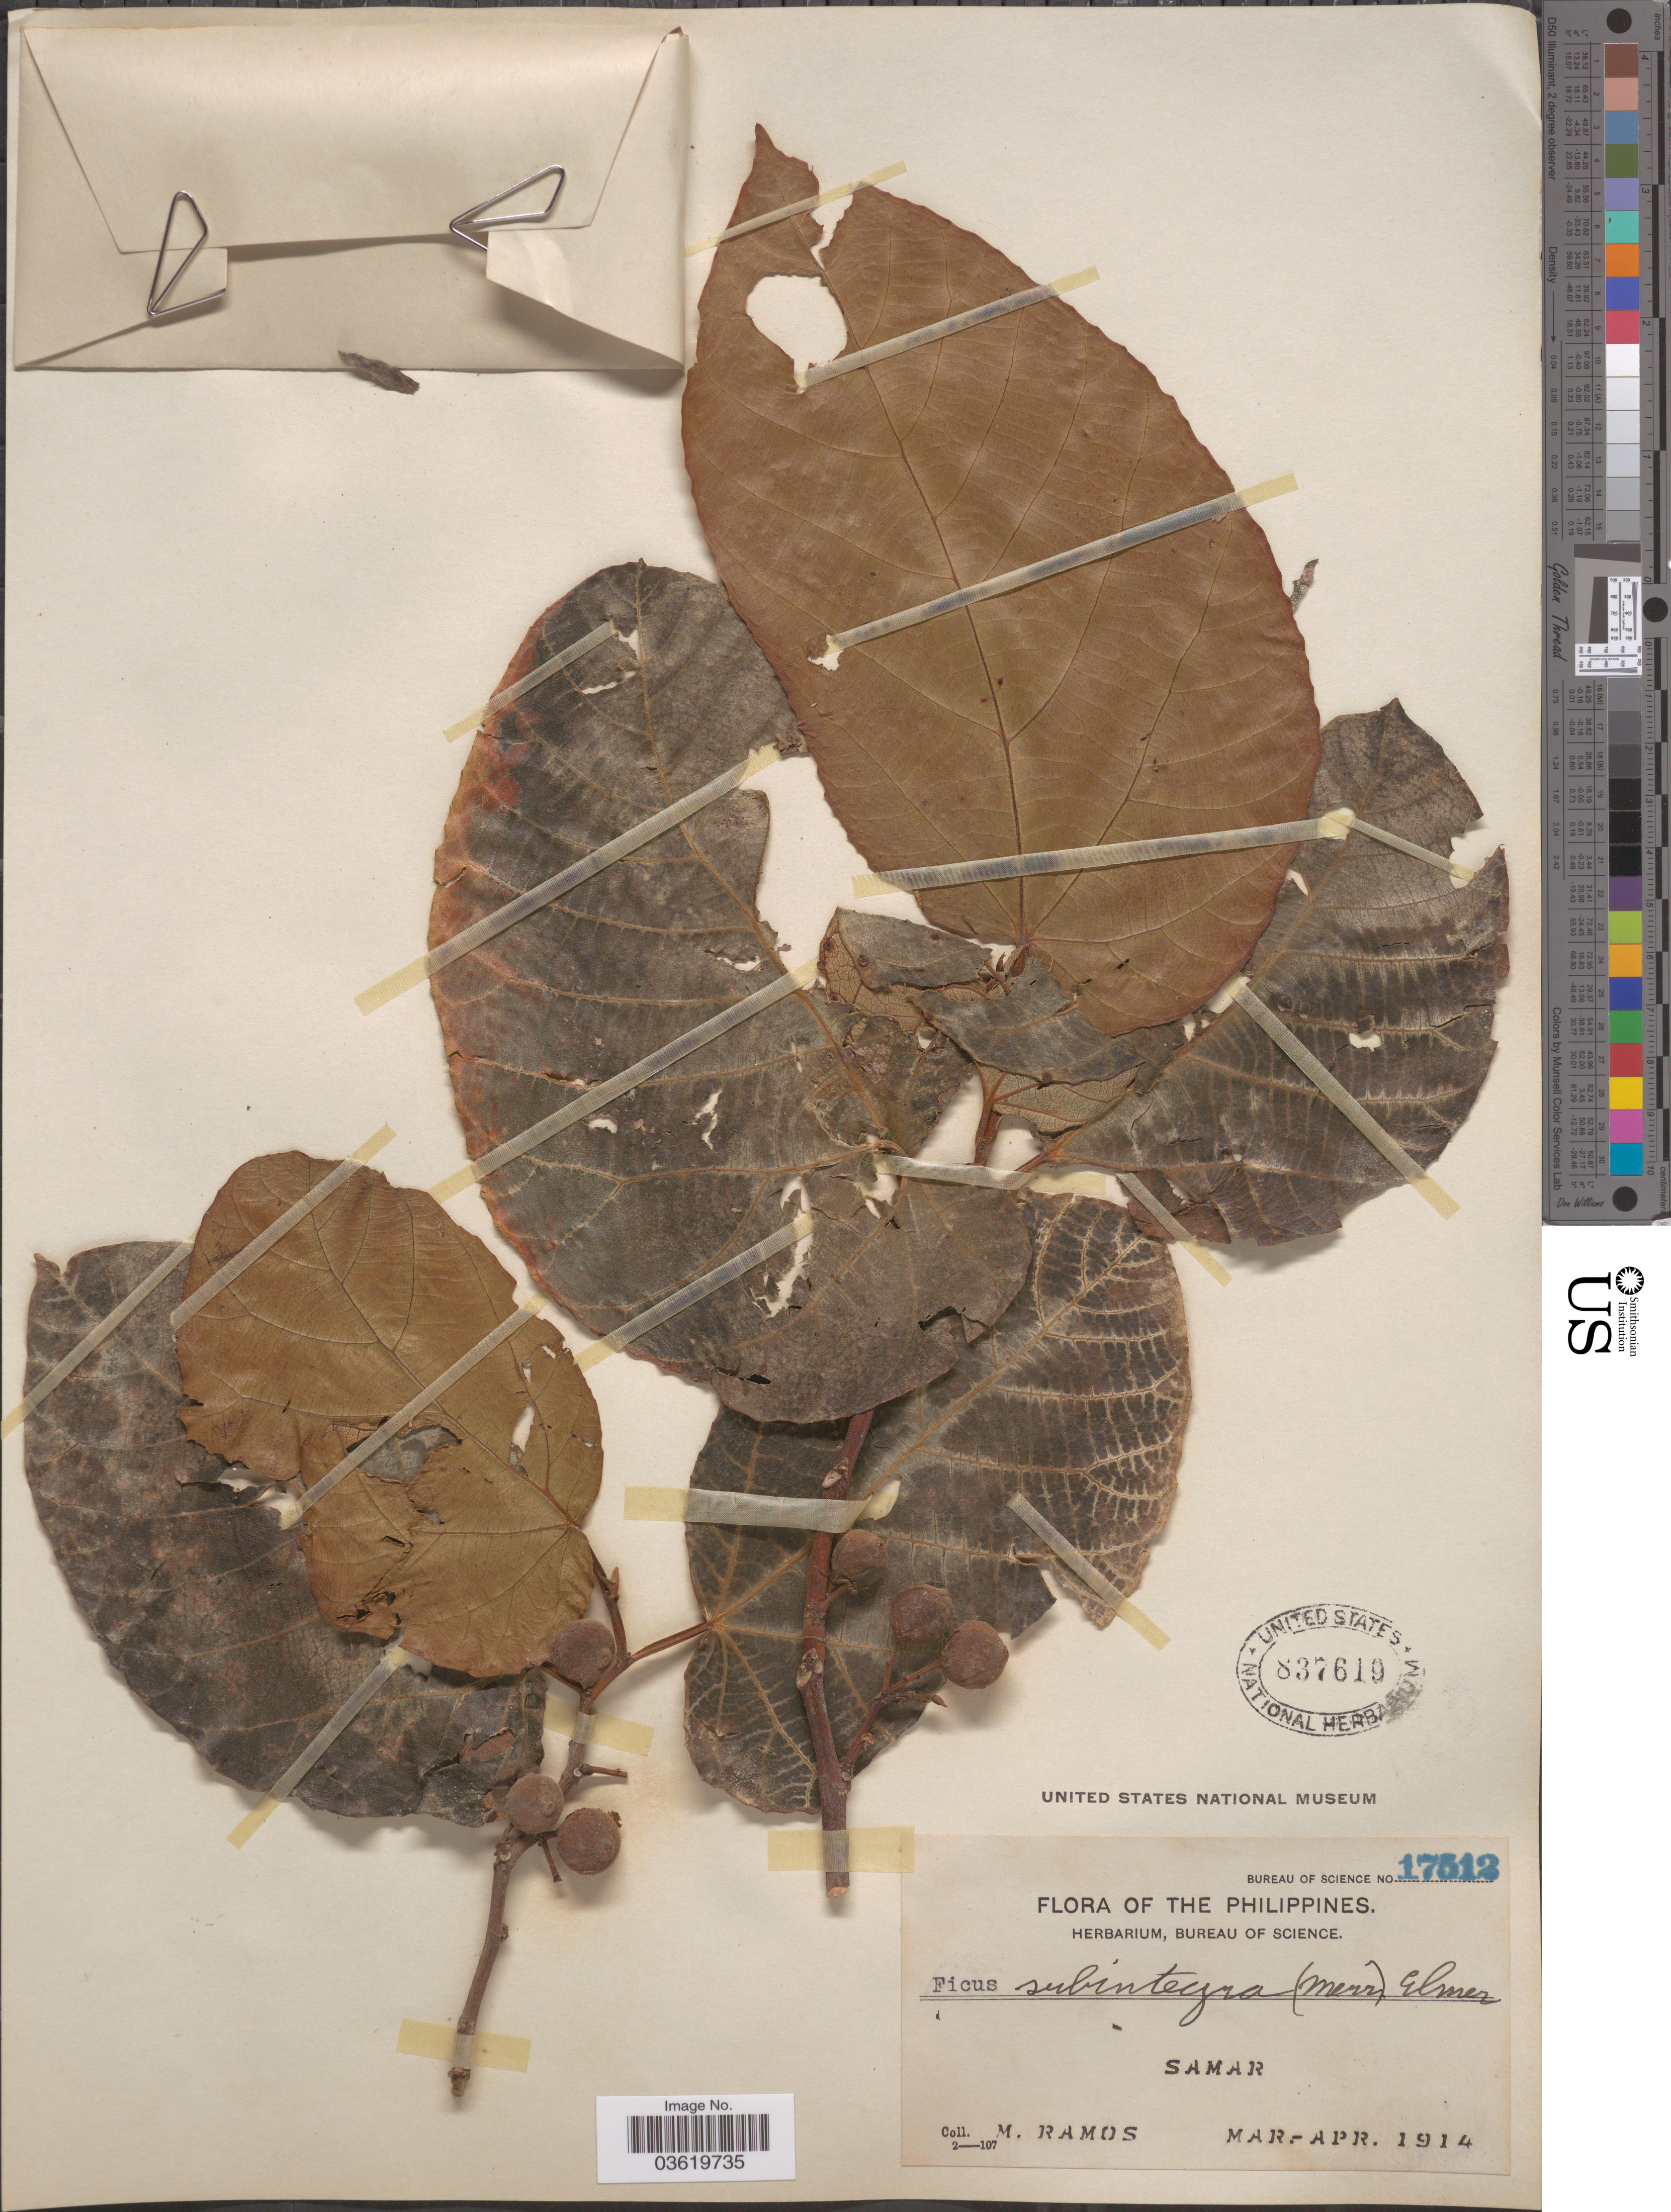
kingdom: Plantae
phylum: Tracheophyta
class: Magnoliopsida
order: Rosales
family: Moraceae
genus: Ficus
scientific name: Ficus subintegra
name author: Elmer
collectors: M. Ramos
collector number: Bureau of Science 17512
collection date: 1914-03/1914-04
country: Philippines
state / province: Eastern Visayas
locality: Samar.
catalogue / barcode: US 837619